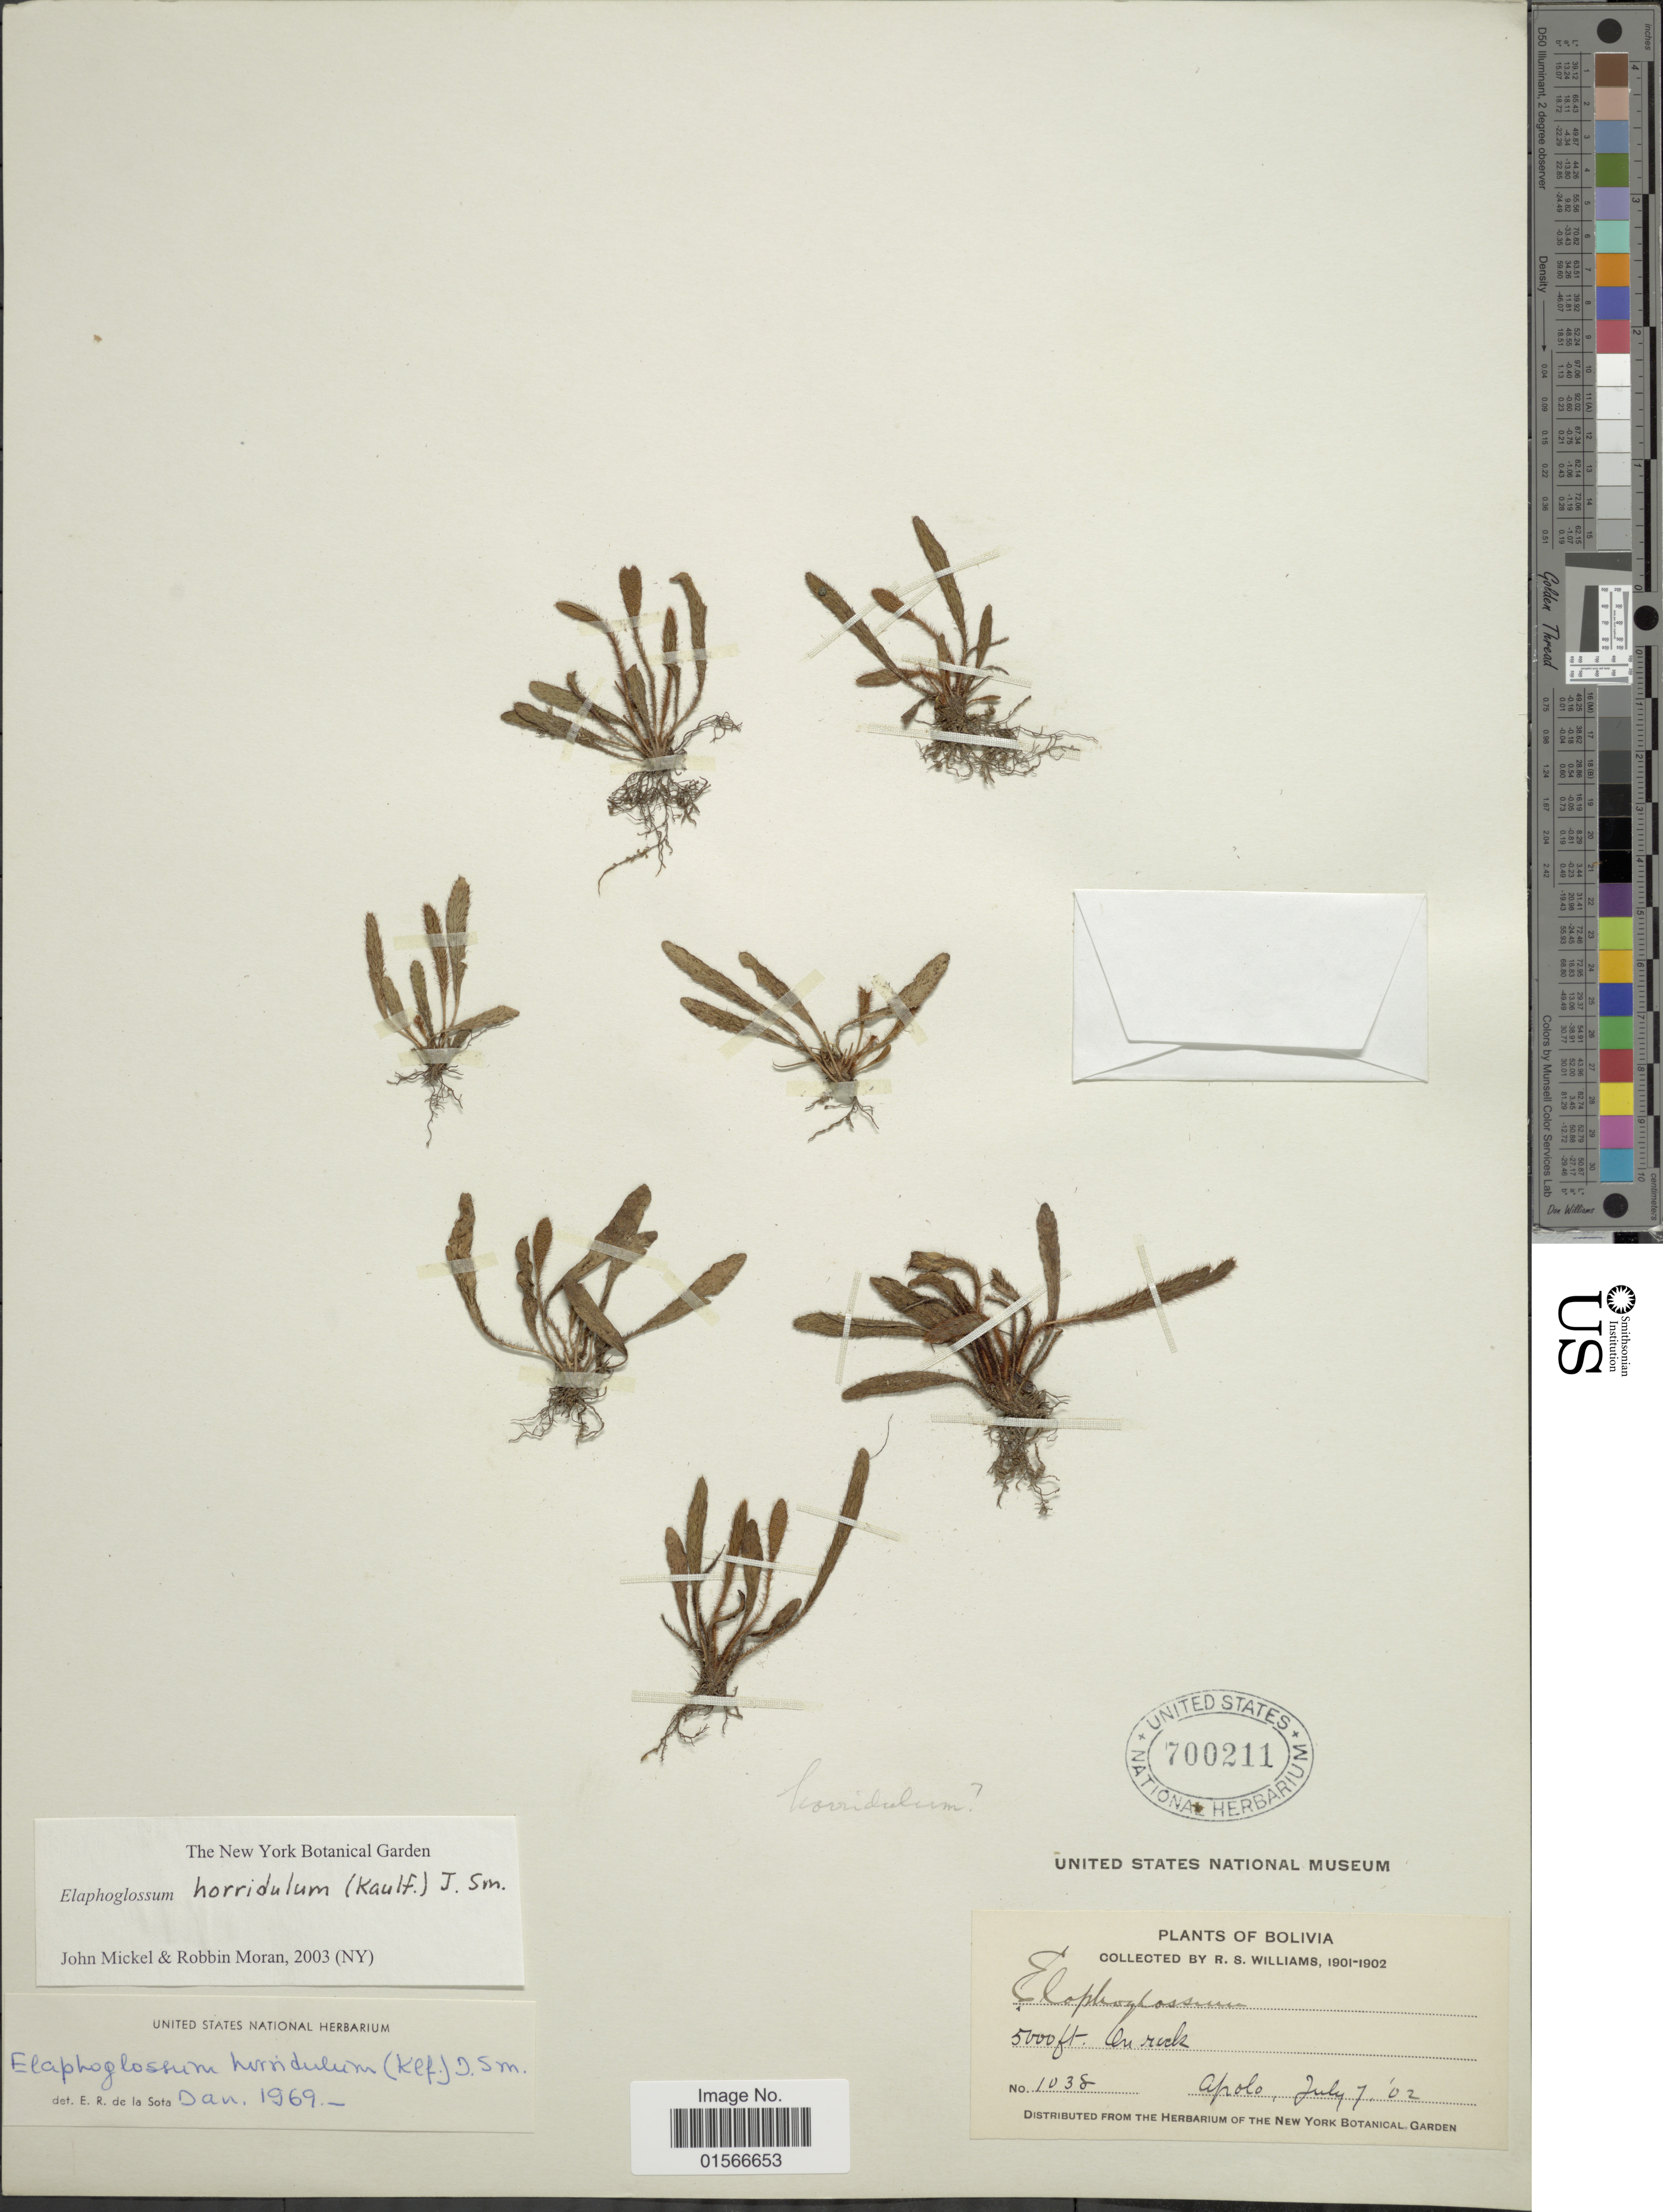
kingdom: Plantae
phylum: Tracheophyta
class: Polypodiopsida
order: Polypodiales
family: Dryopteridaceae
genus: Elaphoglossum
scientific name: Elaphoglossum horridulum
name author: (Kaulf.) J. Sm.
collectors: R. S. Williams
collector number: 1038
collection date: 1902-07-07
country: Bolivia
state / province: La Paz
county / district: Franz Tamayo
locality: Apolo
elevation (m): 1524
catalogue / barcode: US 700211